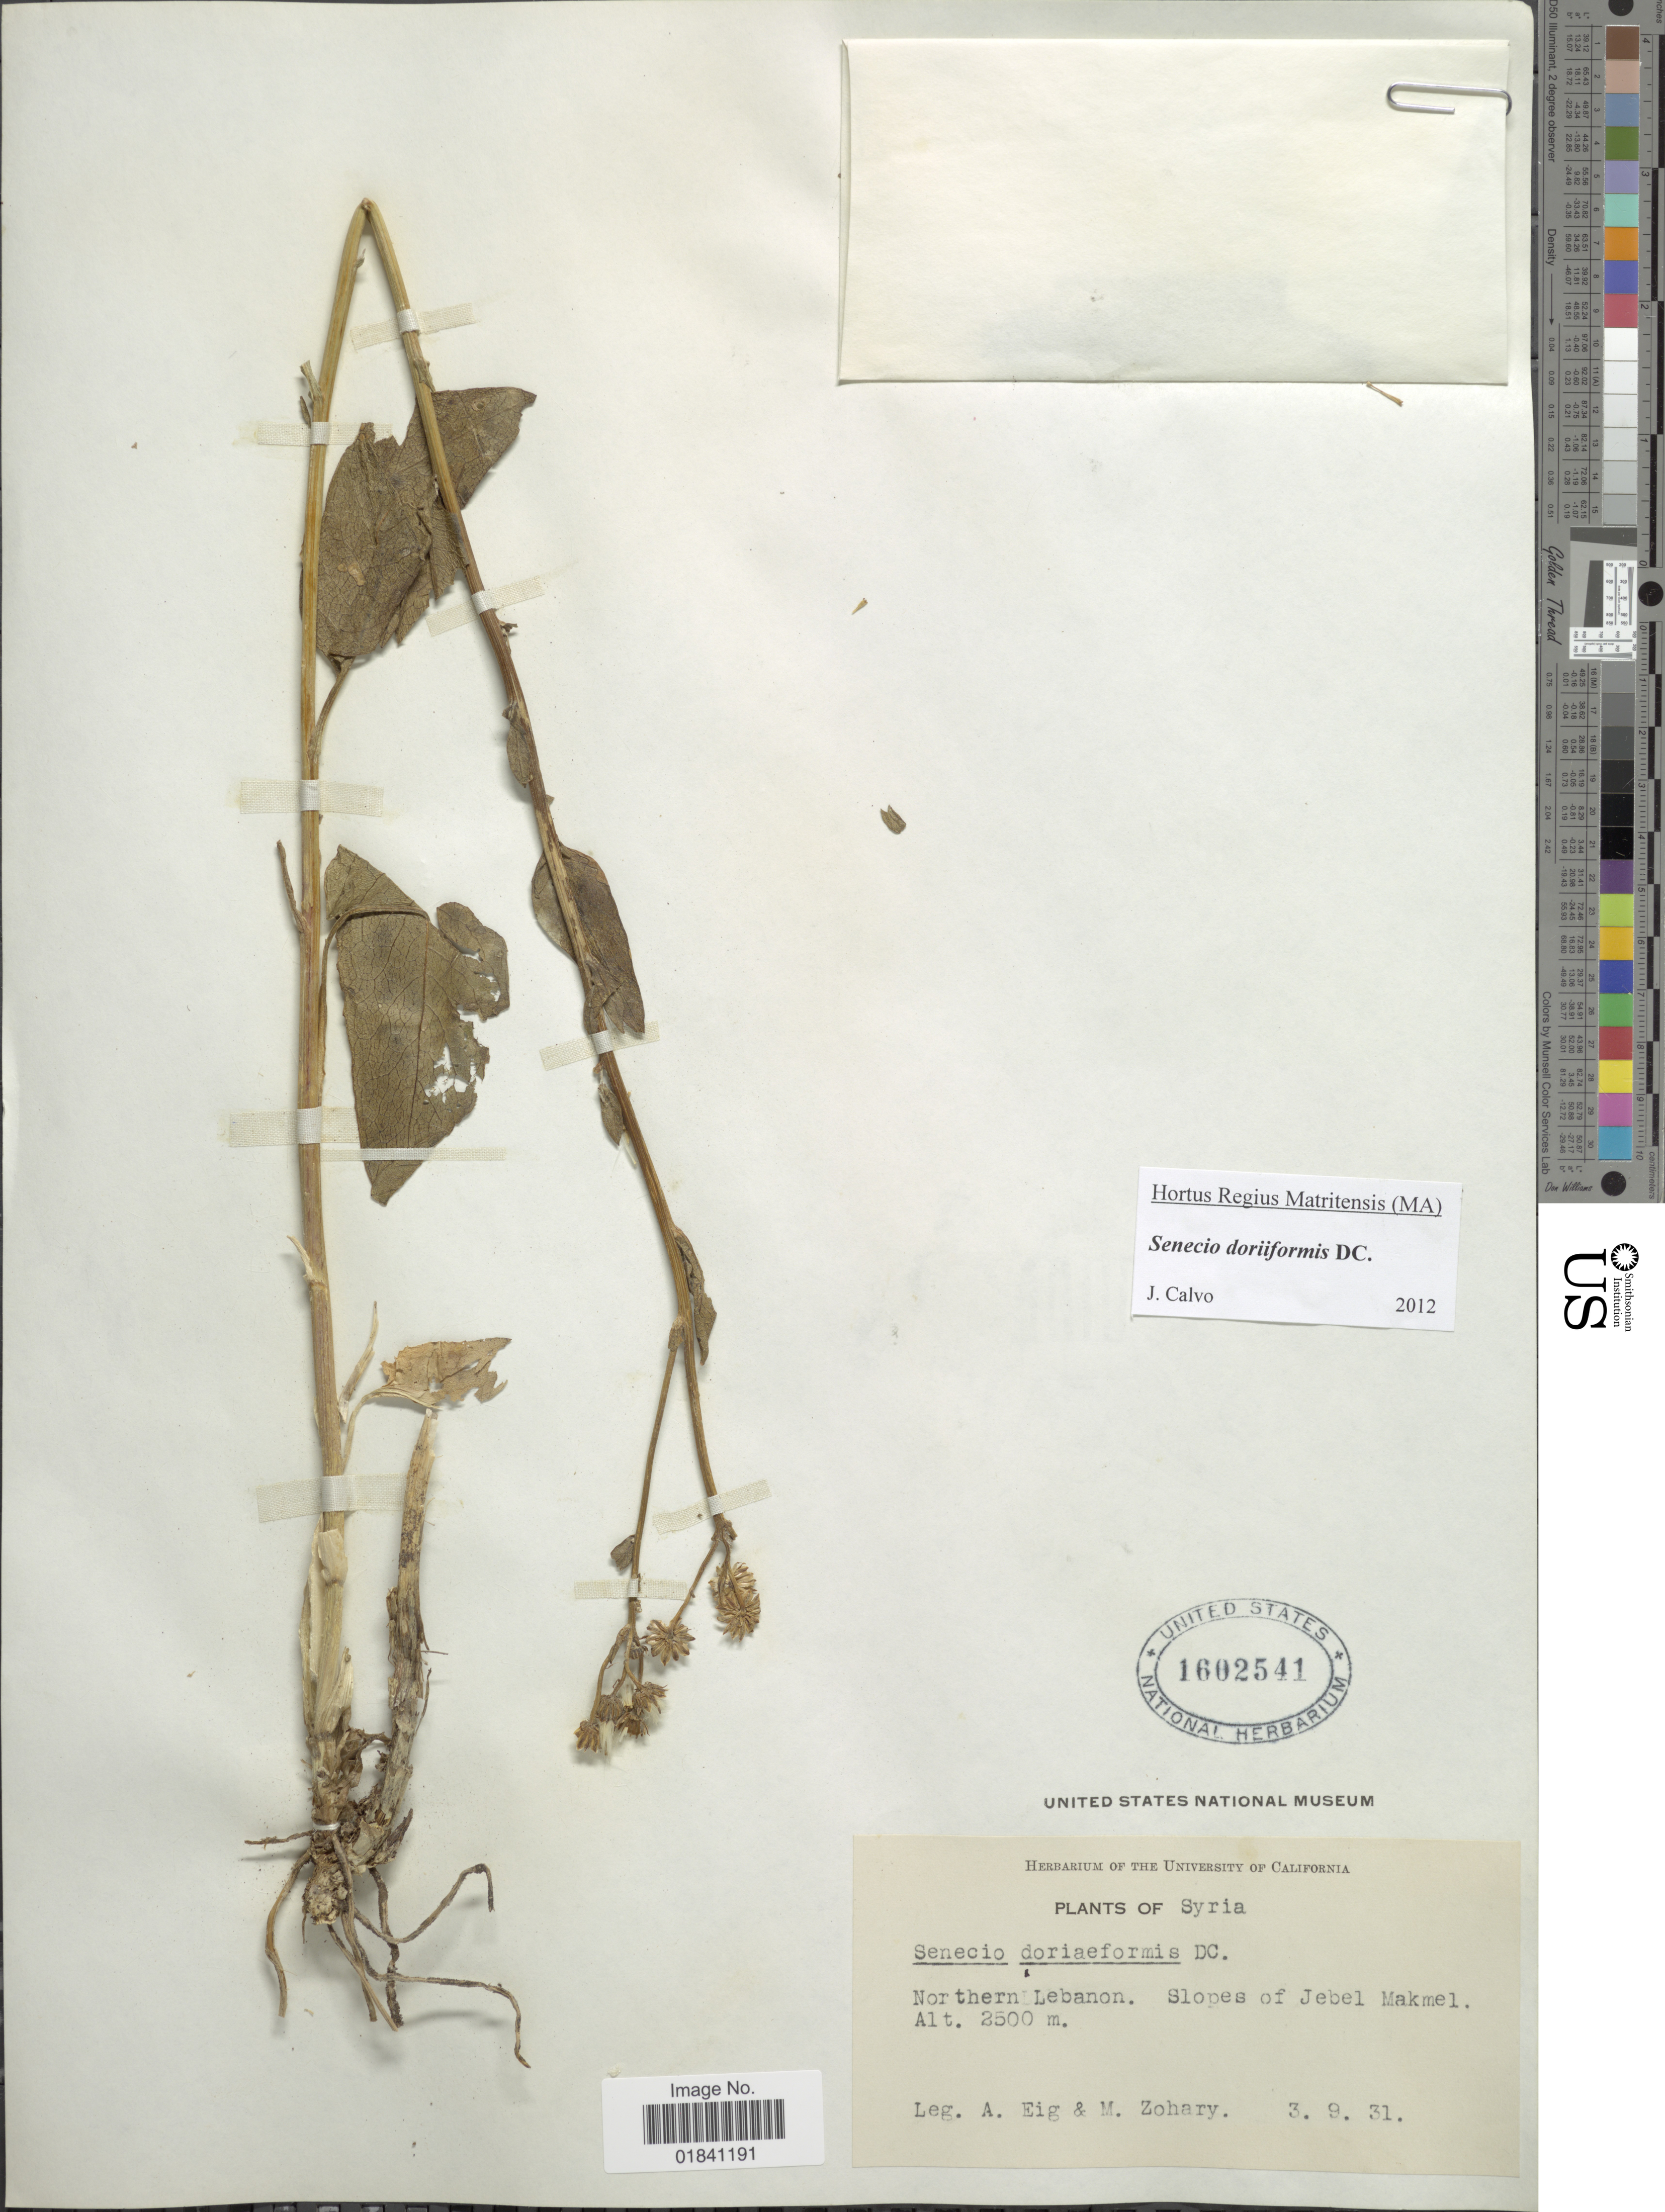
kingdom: Plantae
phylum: Tracheophyta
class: Magnoliopsida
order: Asterales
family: Asteraceae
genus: Senecio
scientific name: Senecio doriiformis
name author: DC.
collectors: A. Eig & M. Zohary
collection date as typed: Transcribed d/m/y: 3/9/31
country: Lebanon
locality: Syria. Northern Lebanon. Slopes of Jebel Makmel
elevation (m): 2500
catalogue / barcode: US 1602541